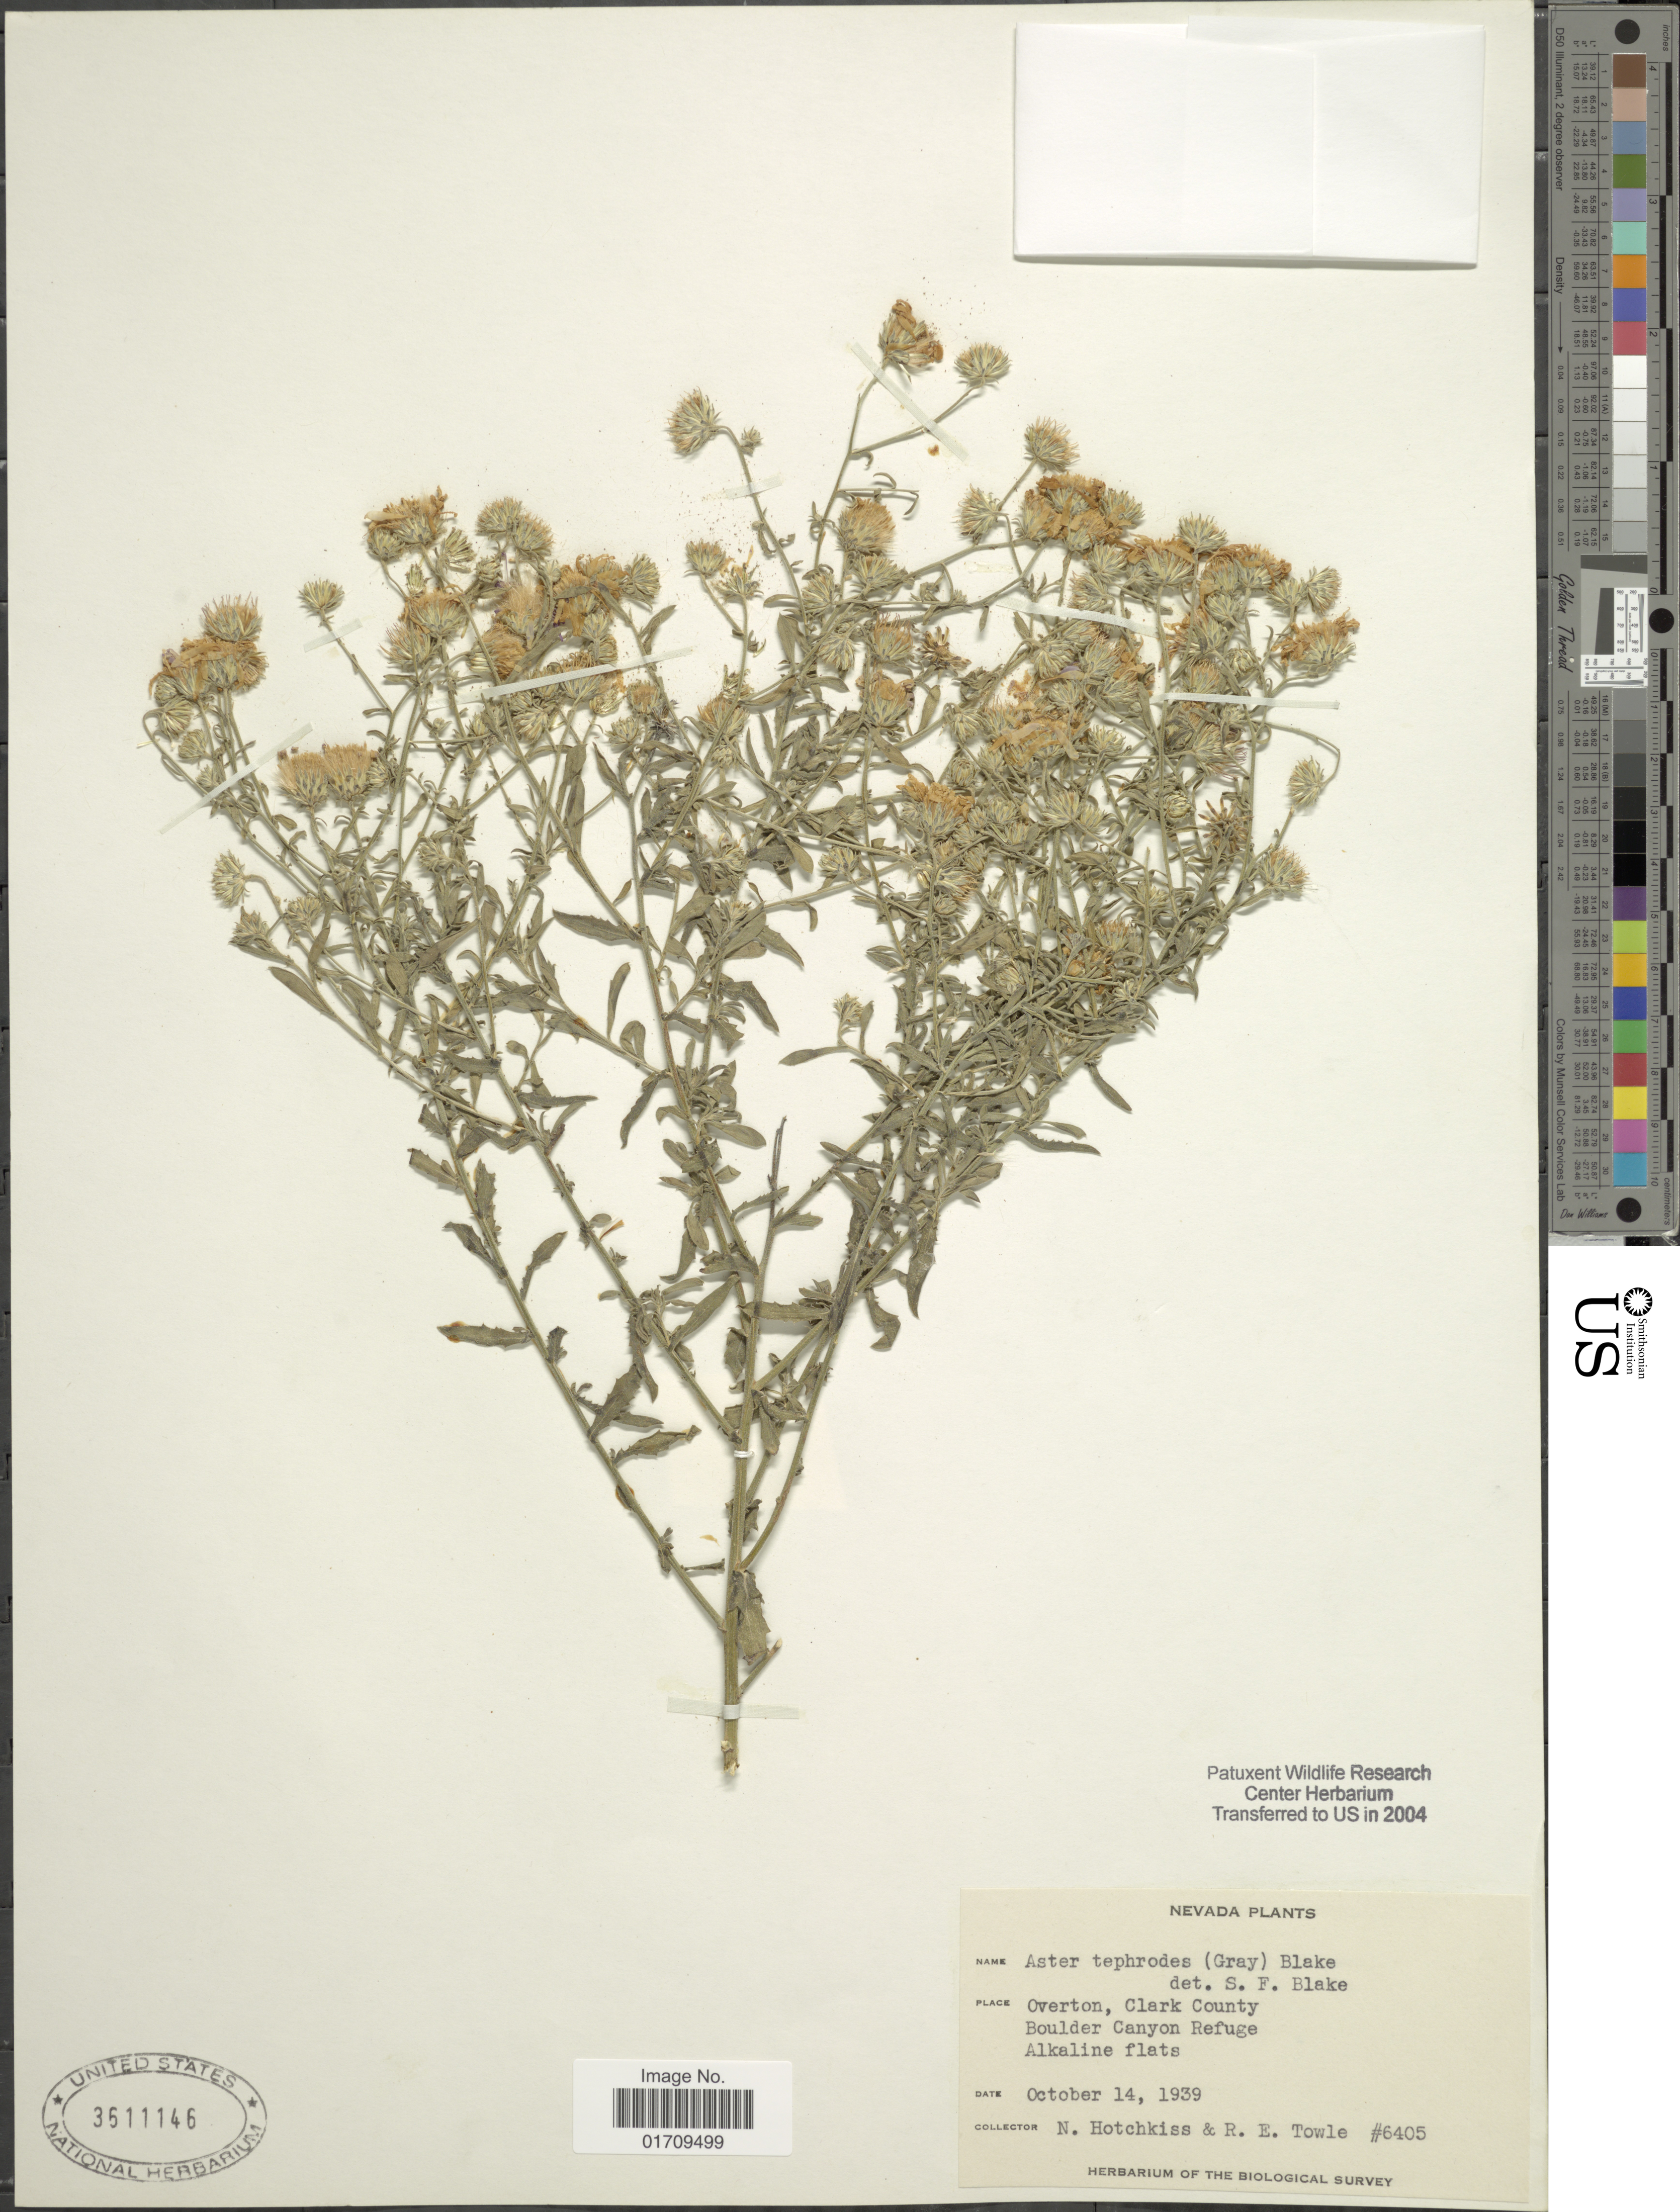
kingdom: Plantae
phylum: Tracheophyta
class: Magnoliopsida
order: Asterales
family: Asteraceae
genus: Machaeranthera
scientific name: Machaeranthera tephrodes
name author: (A. Gray) Greene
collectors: N. Hotchkiss & R. Towle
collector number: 6405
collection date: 1939-10-14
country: United States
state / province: Nevada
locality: Overton, Clark County, Boulder Canyon Refuge, Alkaline flats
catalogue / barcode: US 3611146